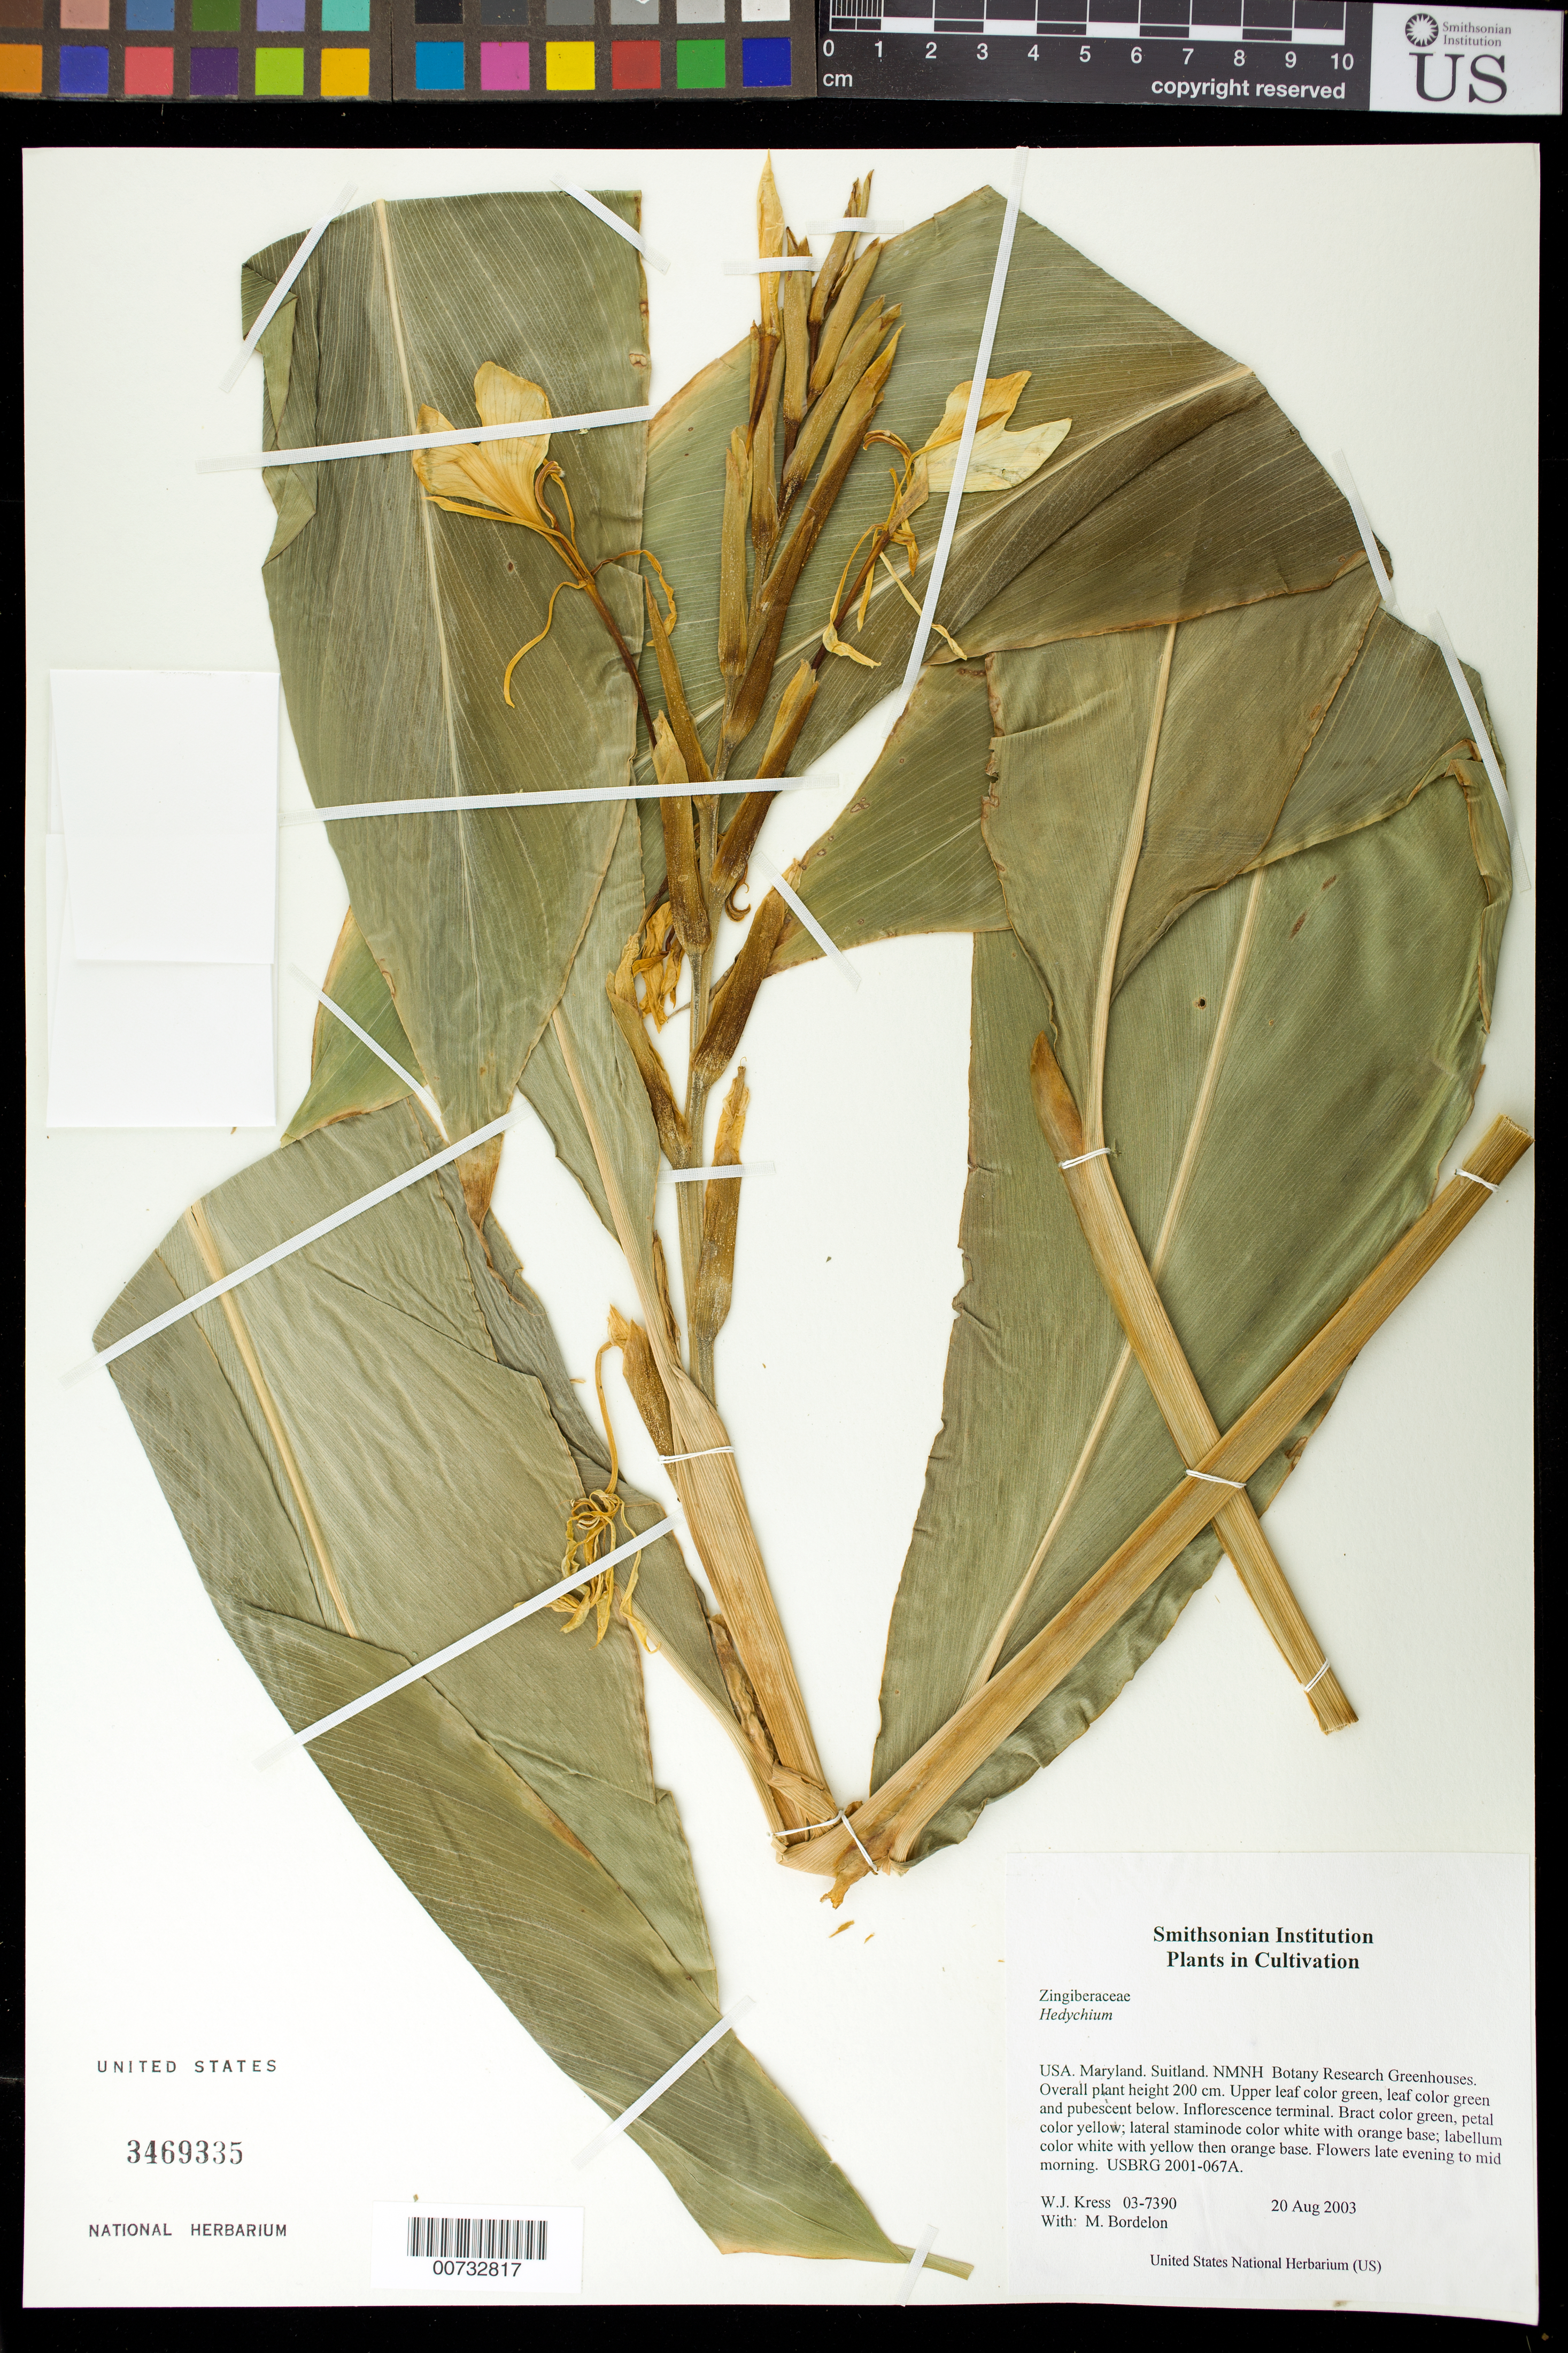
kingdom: Plantae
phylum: Tracheophyta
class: Liliopsida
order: Zingiberales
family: Zingiberaceae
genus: Hedychium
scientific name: Hedychium sp.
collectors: W. J. Kress & M. Bordelon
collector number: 03-7390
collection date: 2003-08-20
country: United States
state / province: Maryland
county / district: Prince George's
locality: NMNH Botany Research Greenhouses. Suitland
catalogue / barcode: US 3469335